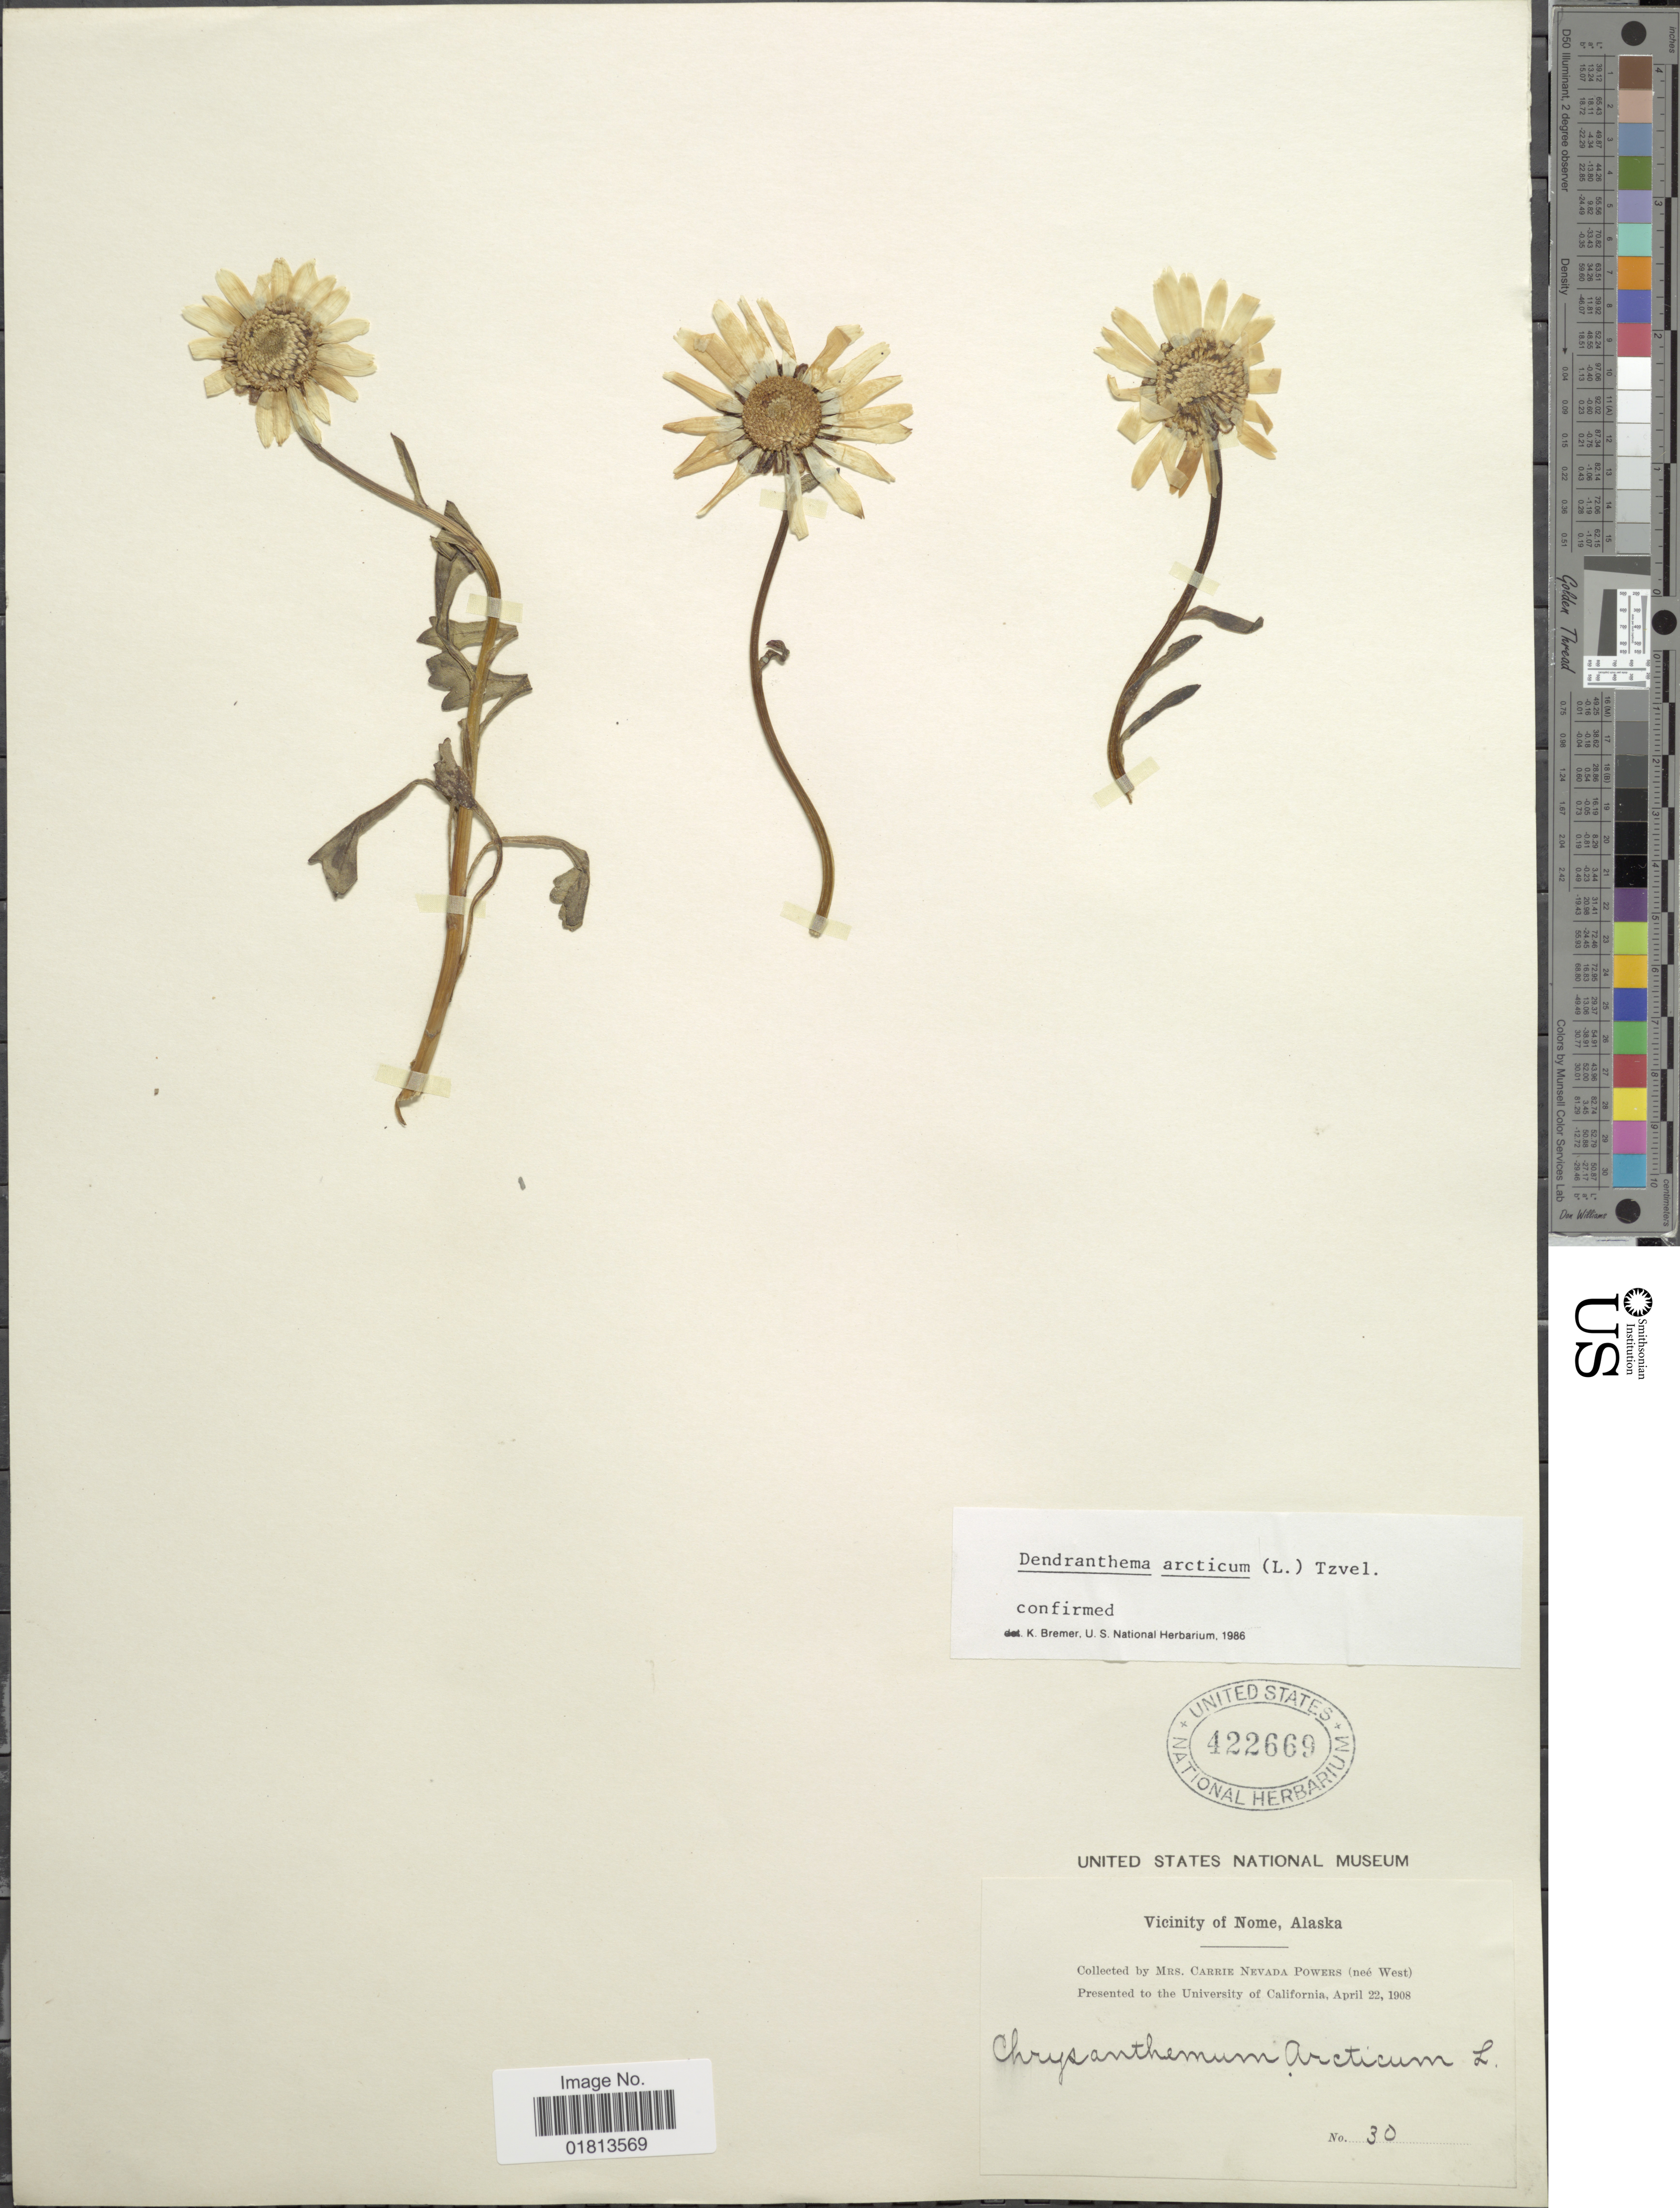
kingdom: Plantae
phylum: Tracheophyta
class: Magnoliopsida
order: Asterales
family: Asteraceae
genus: Dendranthema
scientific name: Dendranthema arcticum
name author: (L.) Tzvelev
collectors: C. Powers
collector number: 30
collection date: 1908-04-22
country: United States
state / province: Alaska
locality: Vicinity of Nome, Alaska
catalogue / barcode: US 422669